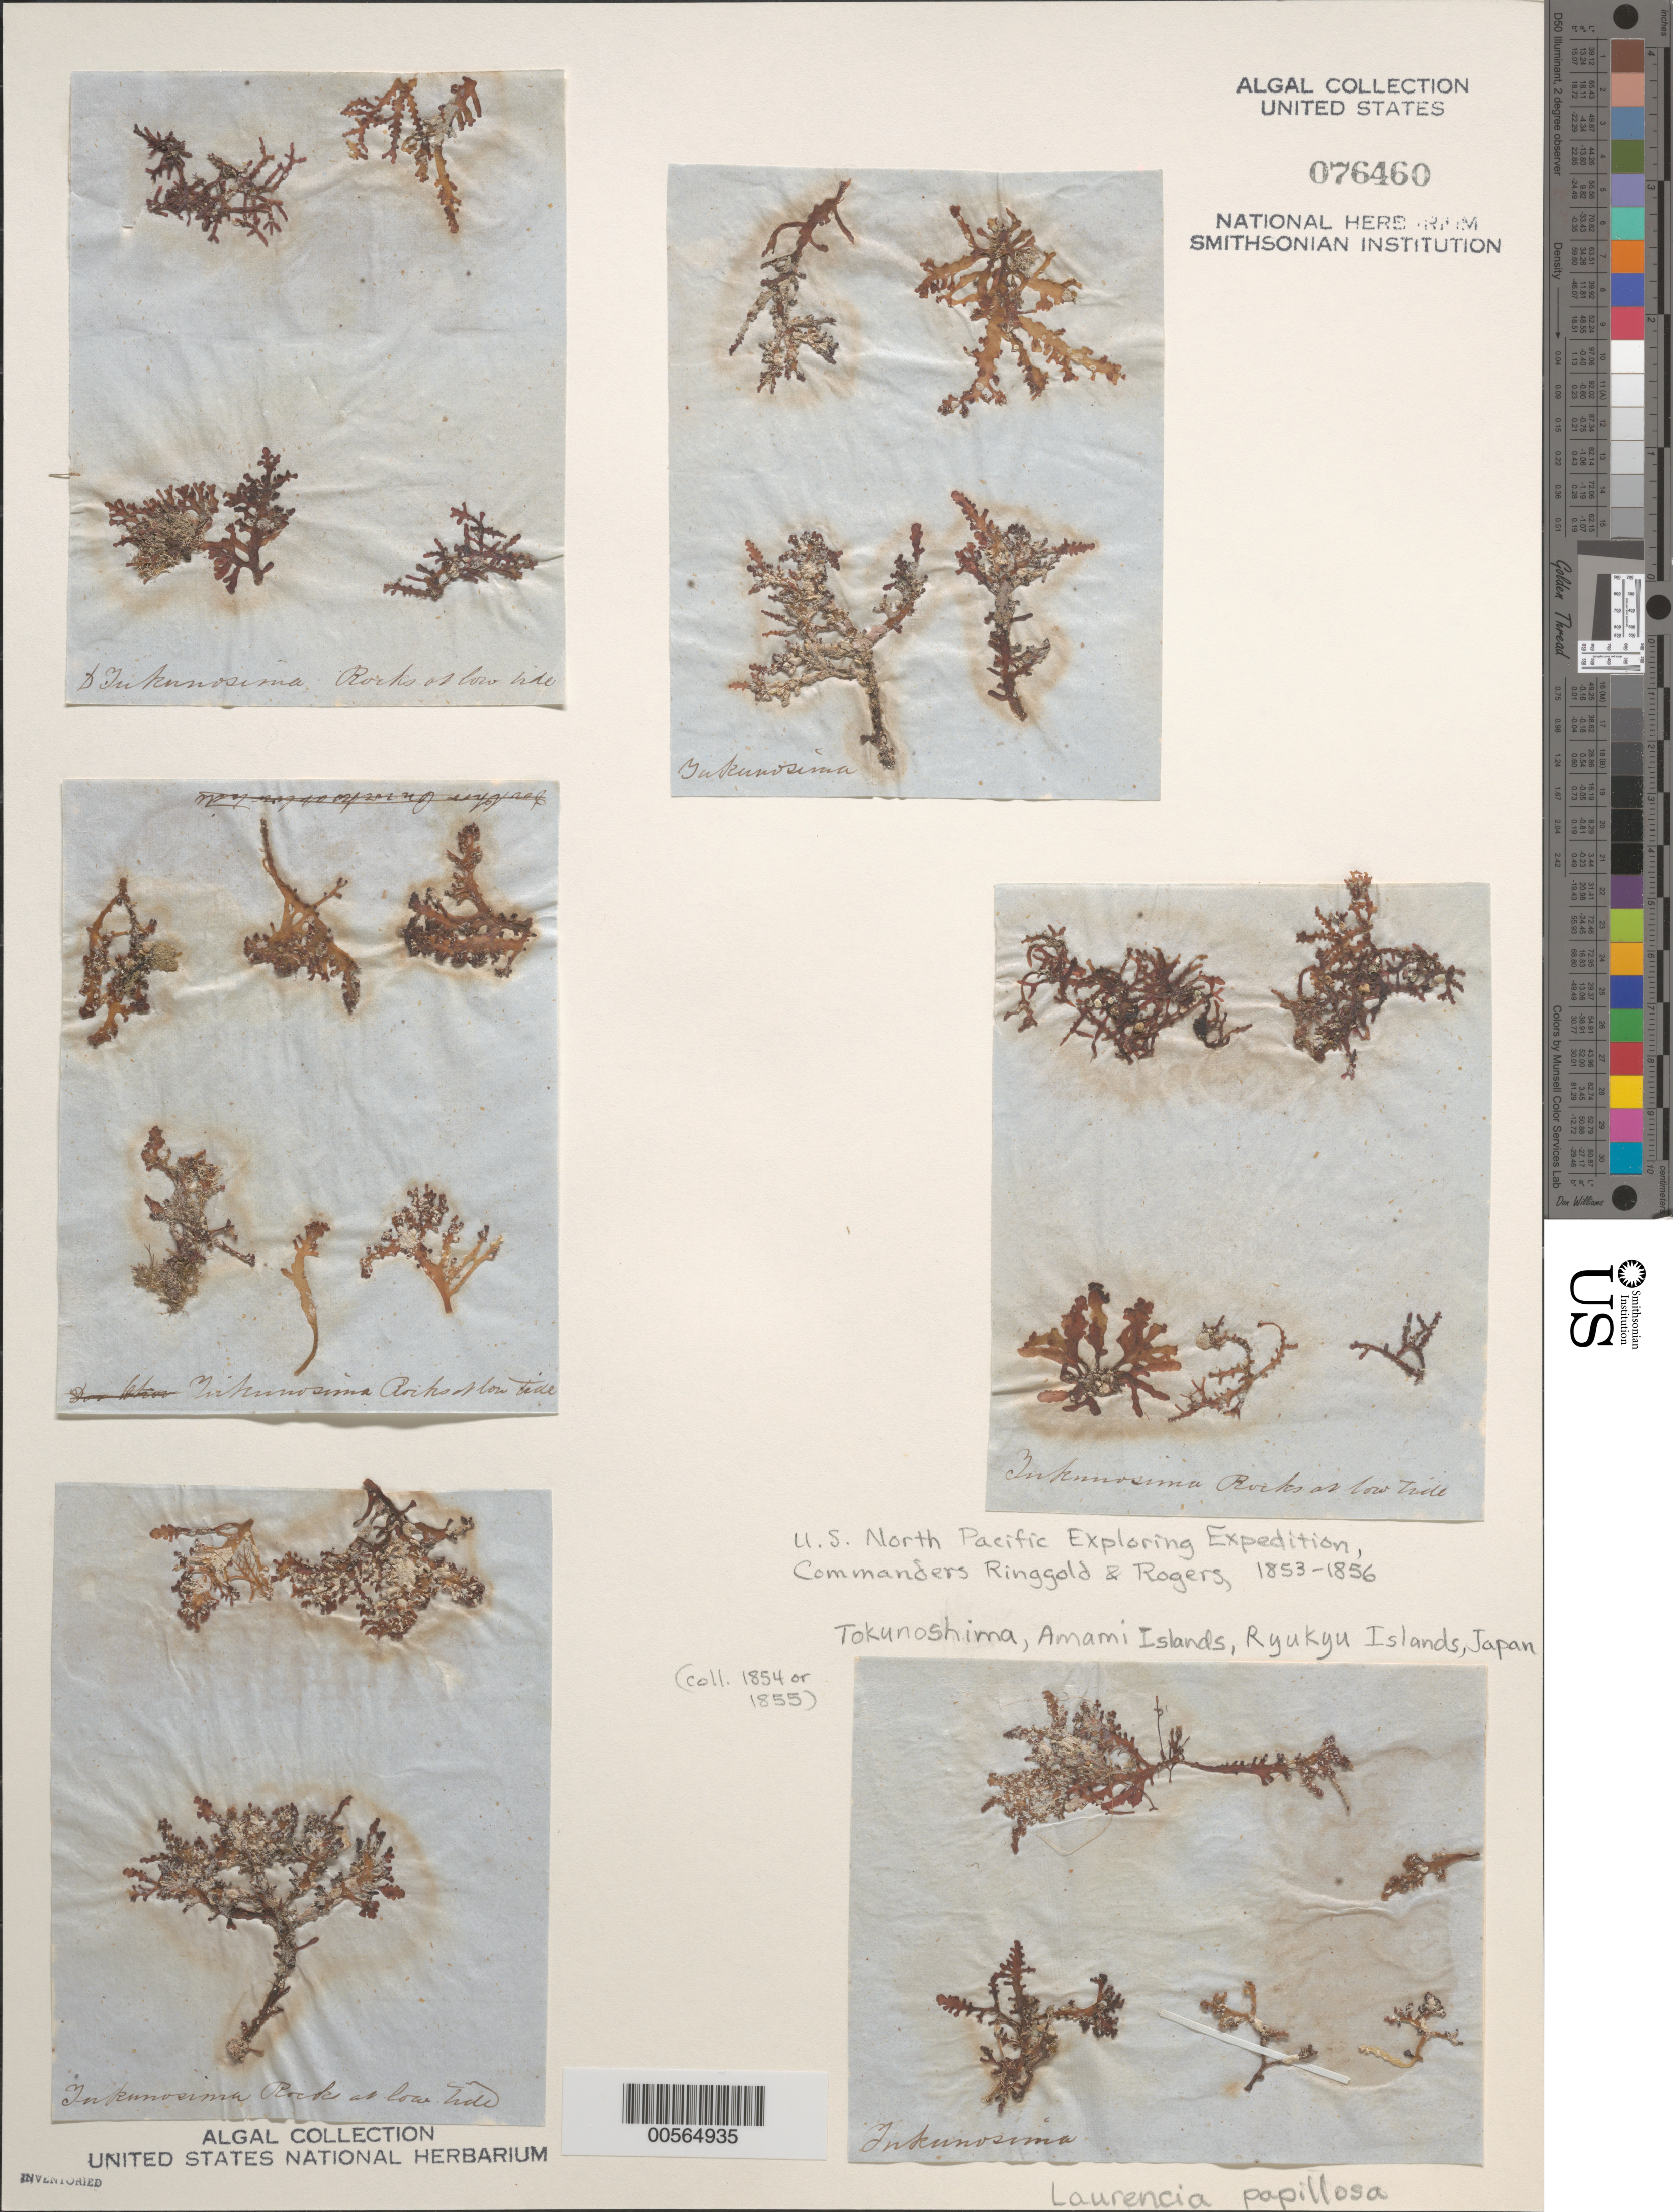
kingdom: Plantae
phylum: Rhodophyta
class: Florideophyceae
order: Ceramiales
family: Rhodomelaceae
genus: Palisada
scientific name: Palisada perforata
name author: (Bory) K.W. Nam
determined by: Algae name updating Project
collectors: C. Wright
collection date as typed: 1854 OR -- --- 1855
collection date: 1854 or 1855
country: Japan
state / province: Kagosima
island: Tokunoshima (Tukunosima)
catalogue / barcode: US 76460